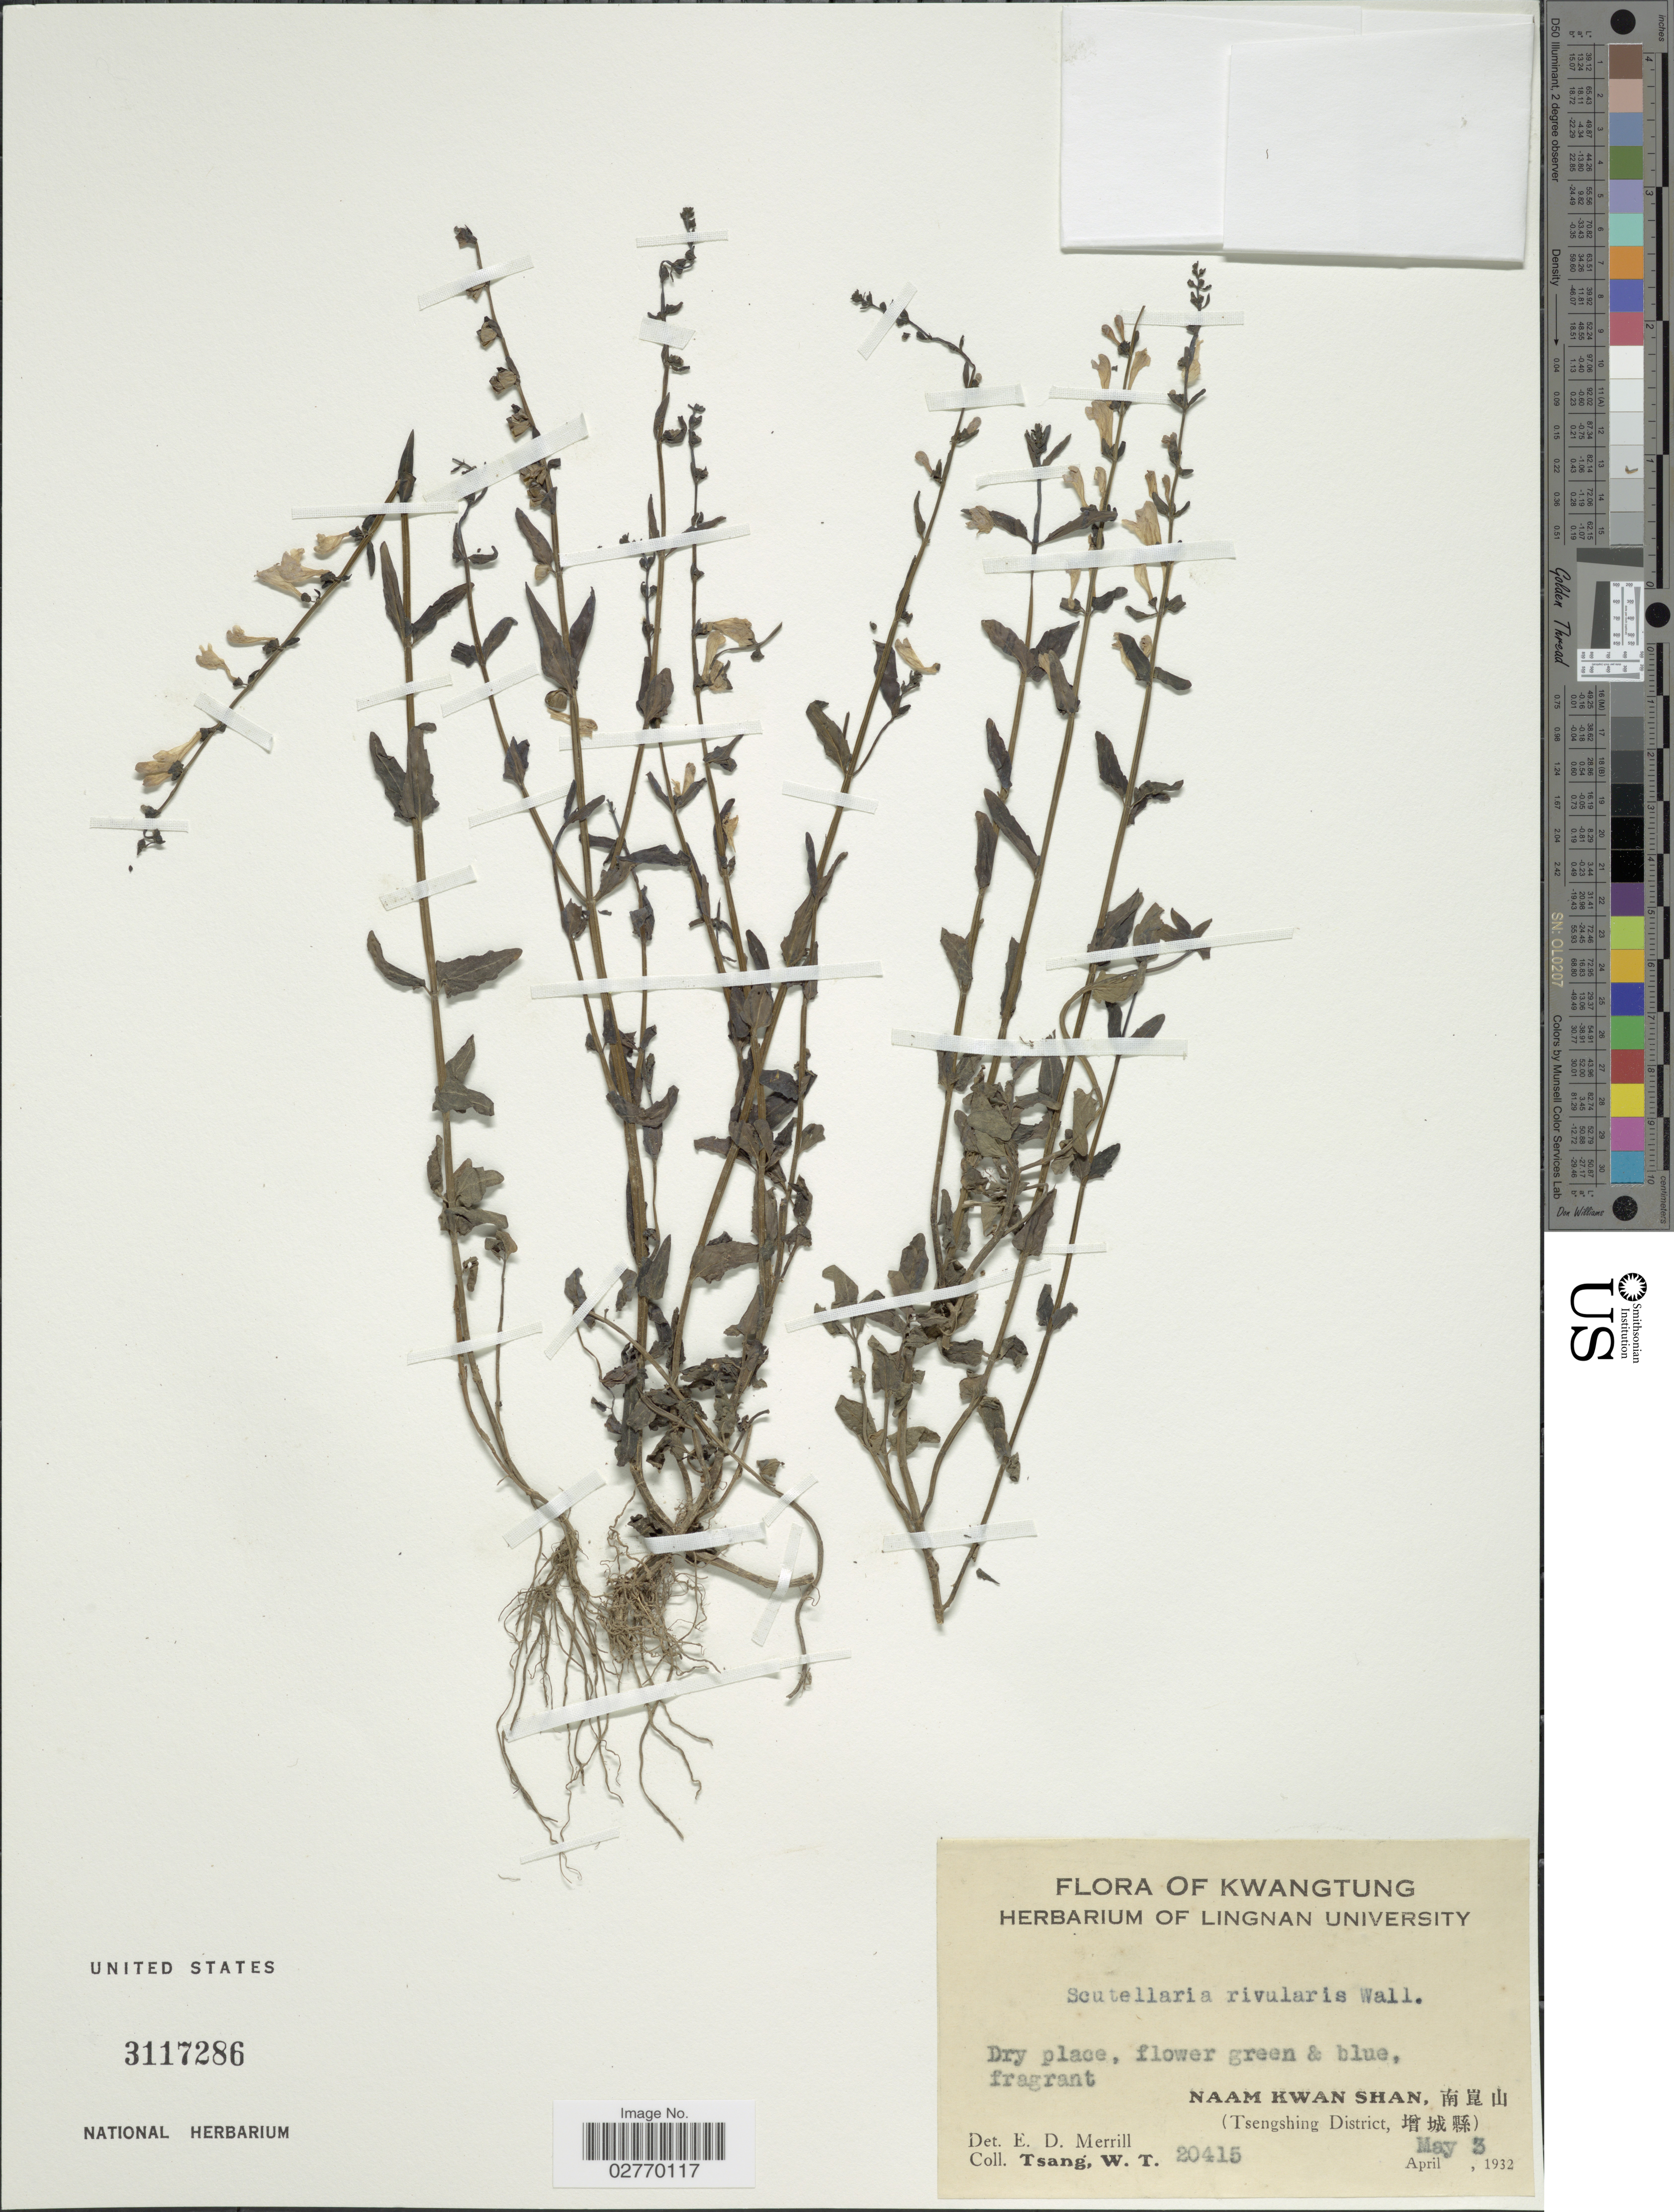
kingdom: Plantae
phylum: Tracheophyta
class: Magnoliopsida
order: Lamiales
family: Lamiaceae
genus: Scutellaria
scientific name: Scutellaria rivularis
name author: Wall. ex Benth.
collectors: W. T. Tsang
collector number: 20415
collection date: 1932-05-03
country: China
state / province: Guangdong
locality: Kwangtung. Naam Kwan Shan, (Tsengshing District)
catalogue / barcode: US 3117286